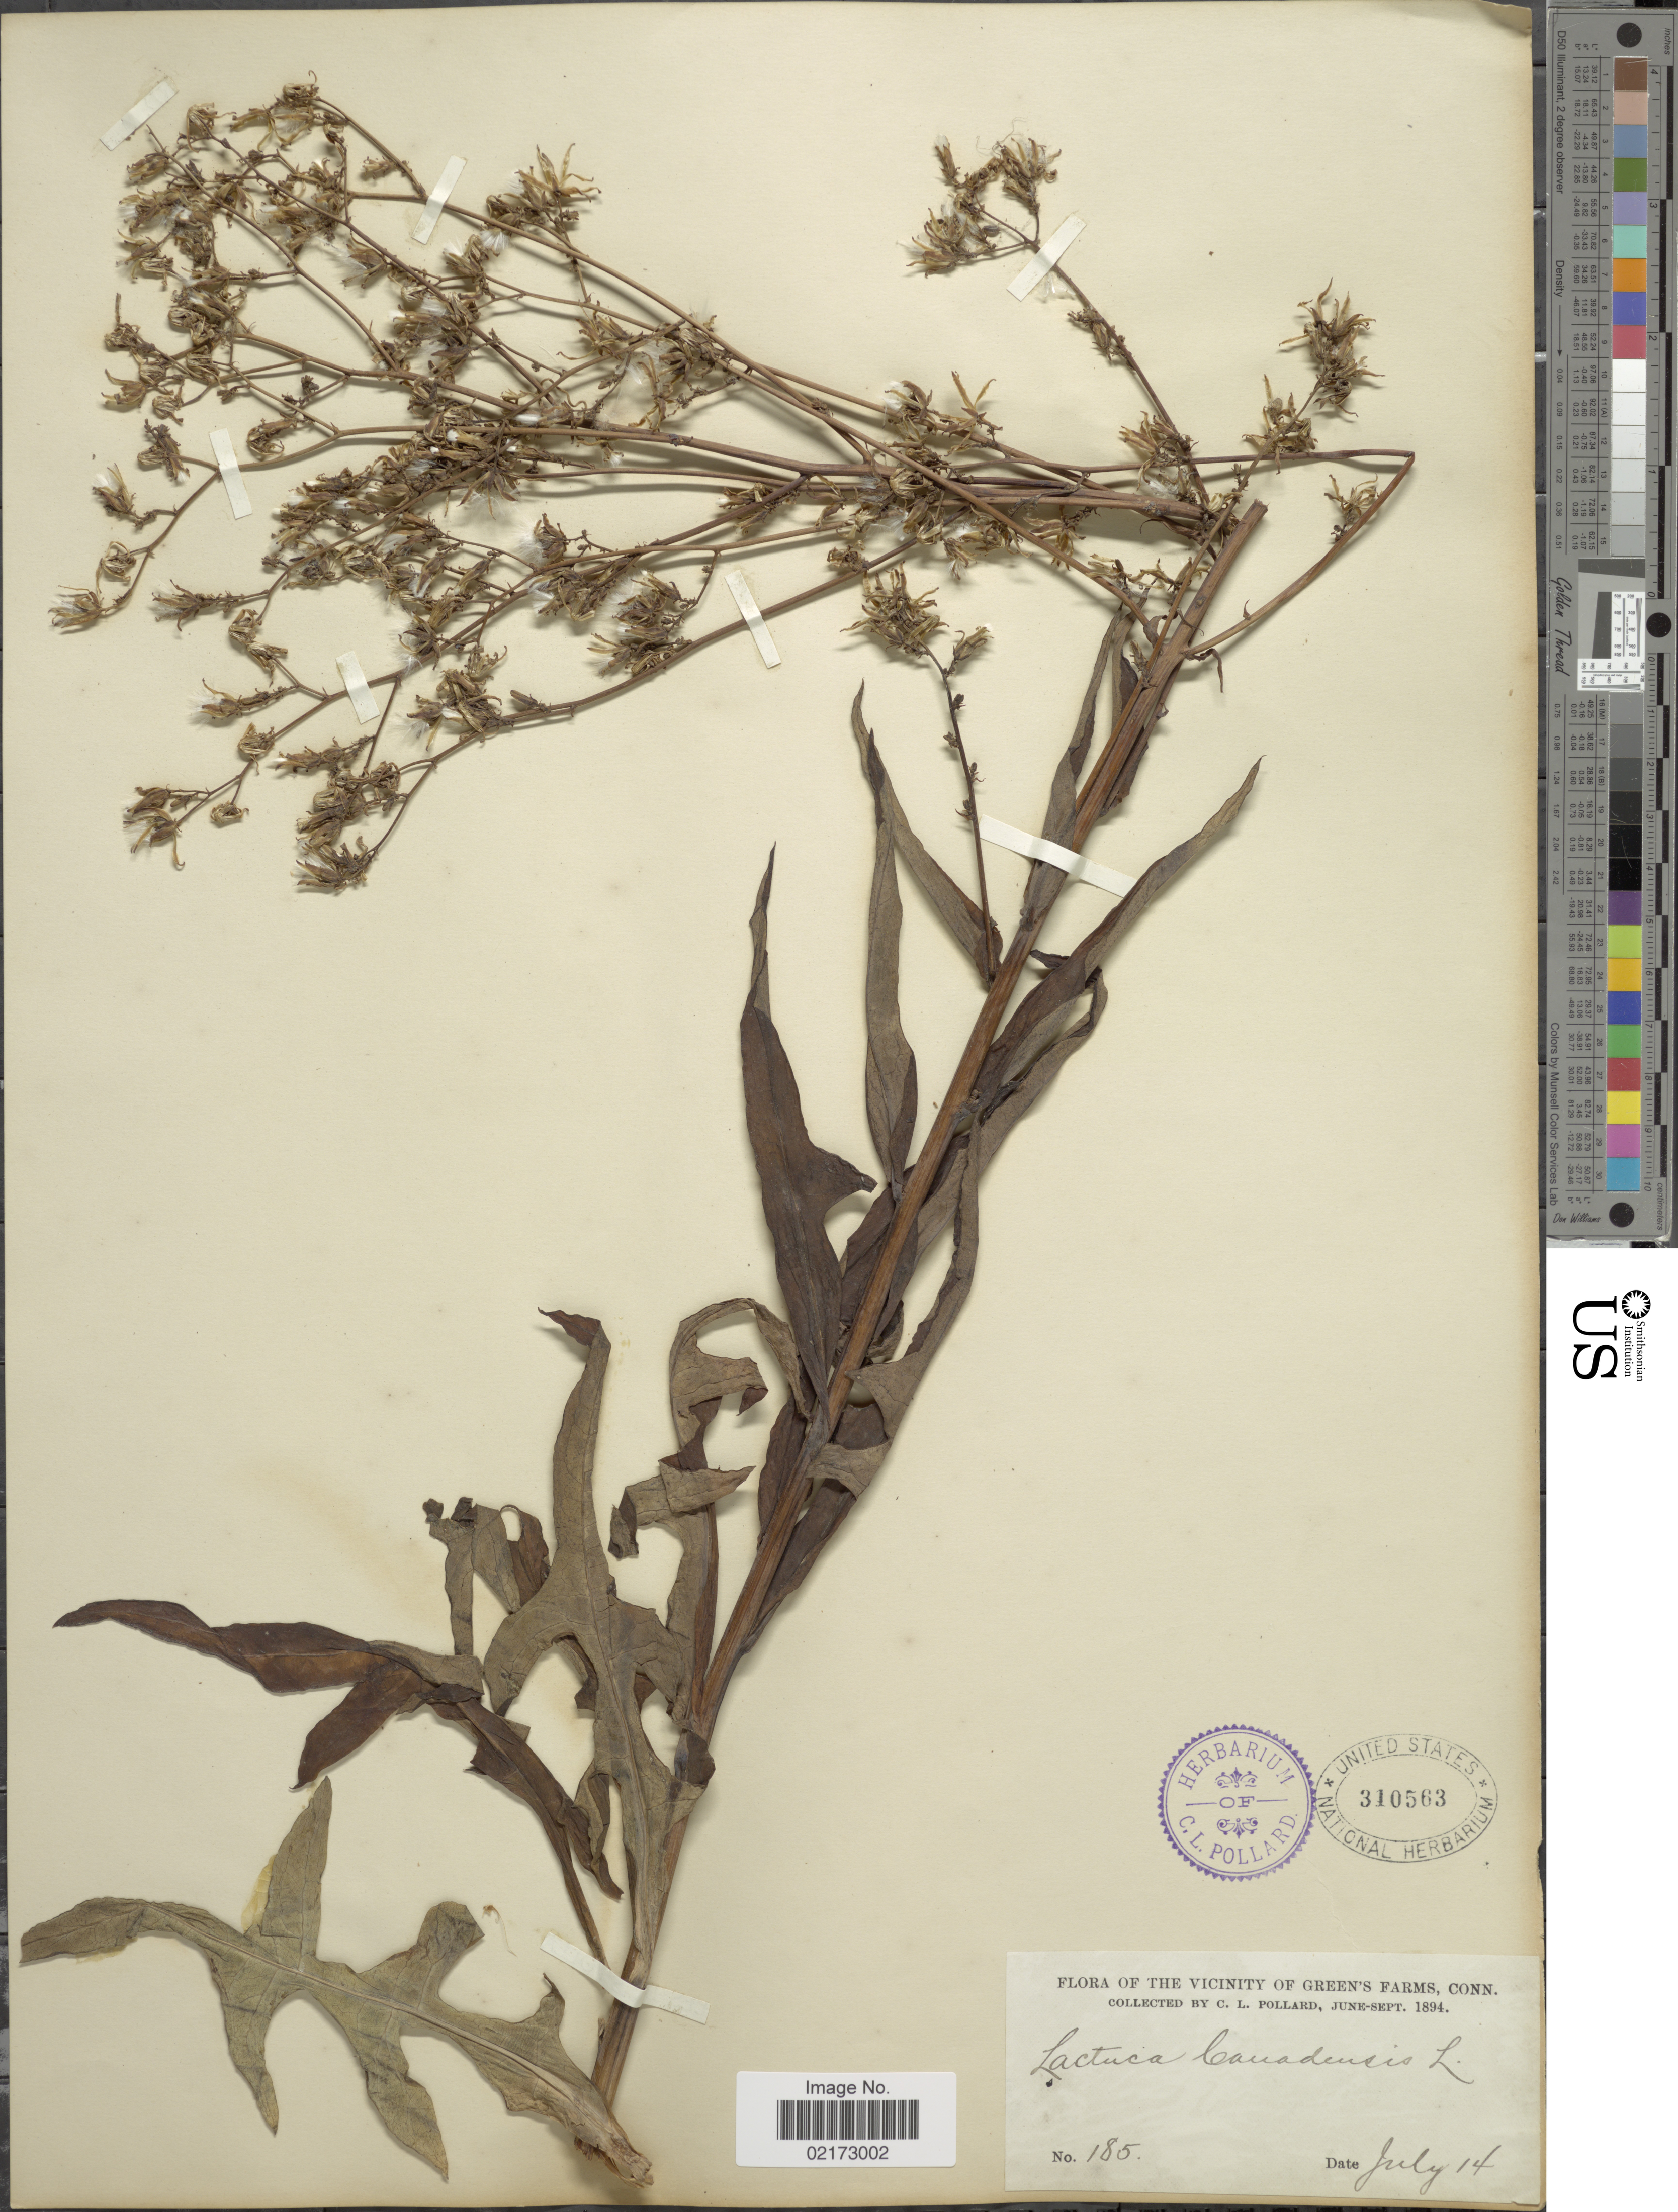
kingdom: Plantae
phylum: Tracheophyta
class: Magnoliopsida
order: Asterales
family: Asteraceae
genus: Lactuca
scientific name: Lactuca canadensis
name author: L.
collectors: C. L. Pollard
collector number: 185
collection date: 1894-07-14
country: United States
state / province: Connecticut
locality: Vicinity of Green's Farms, Conn.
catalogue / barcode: US 310563